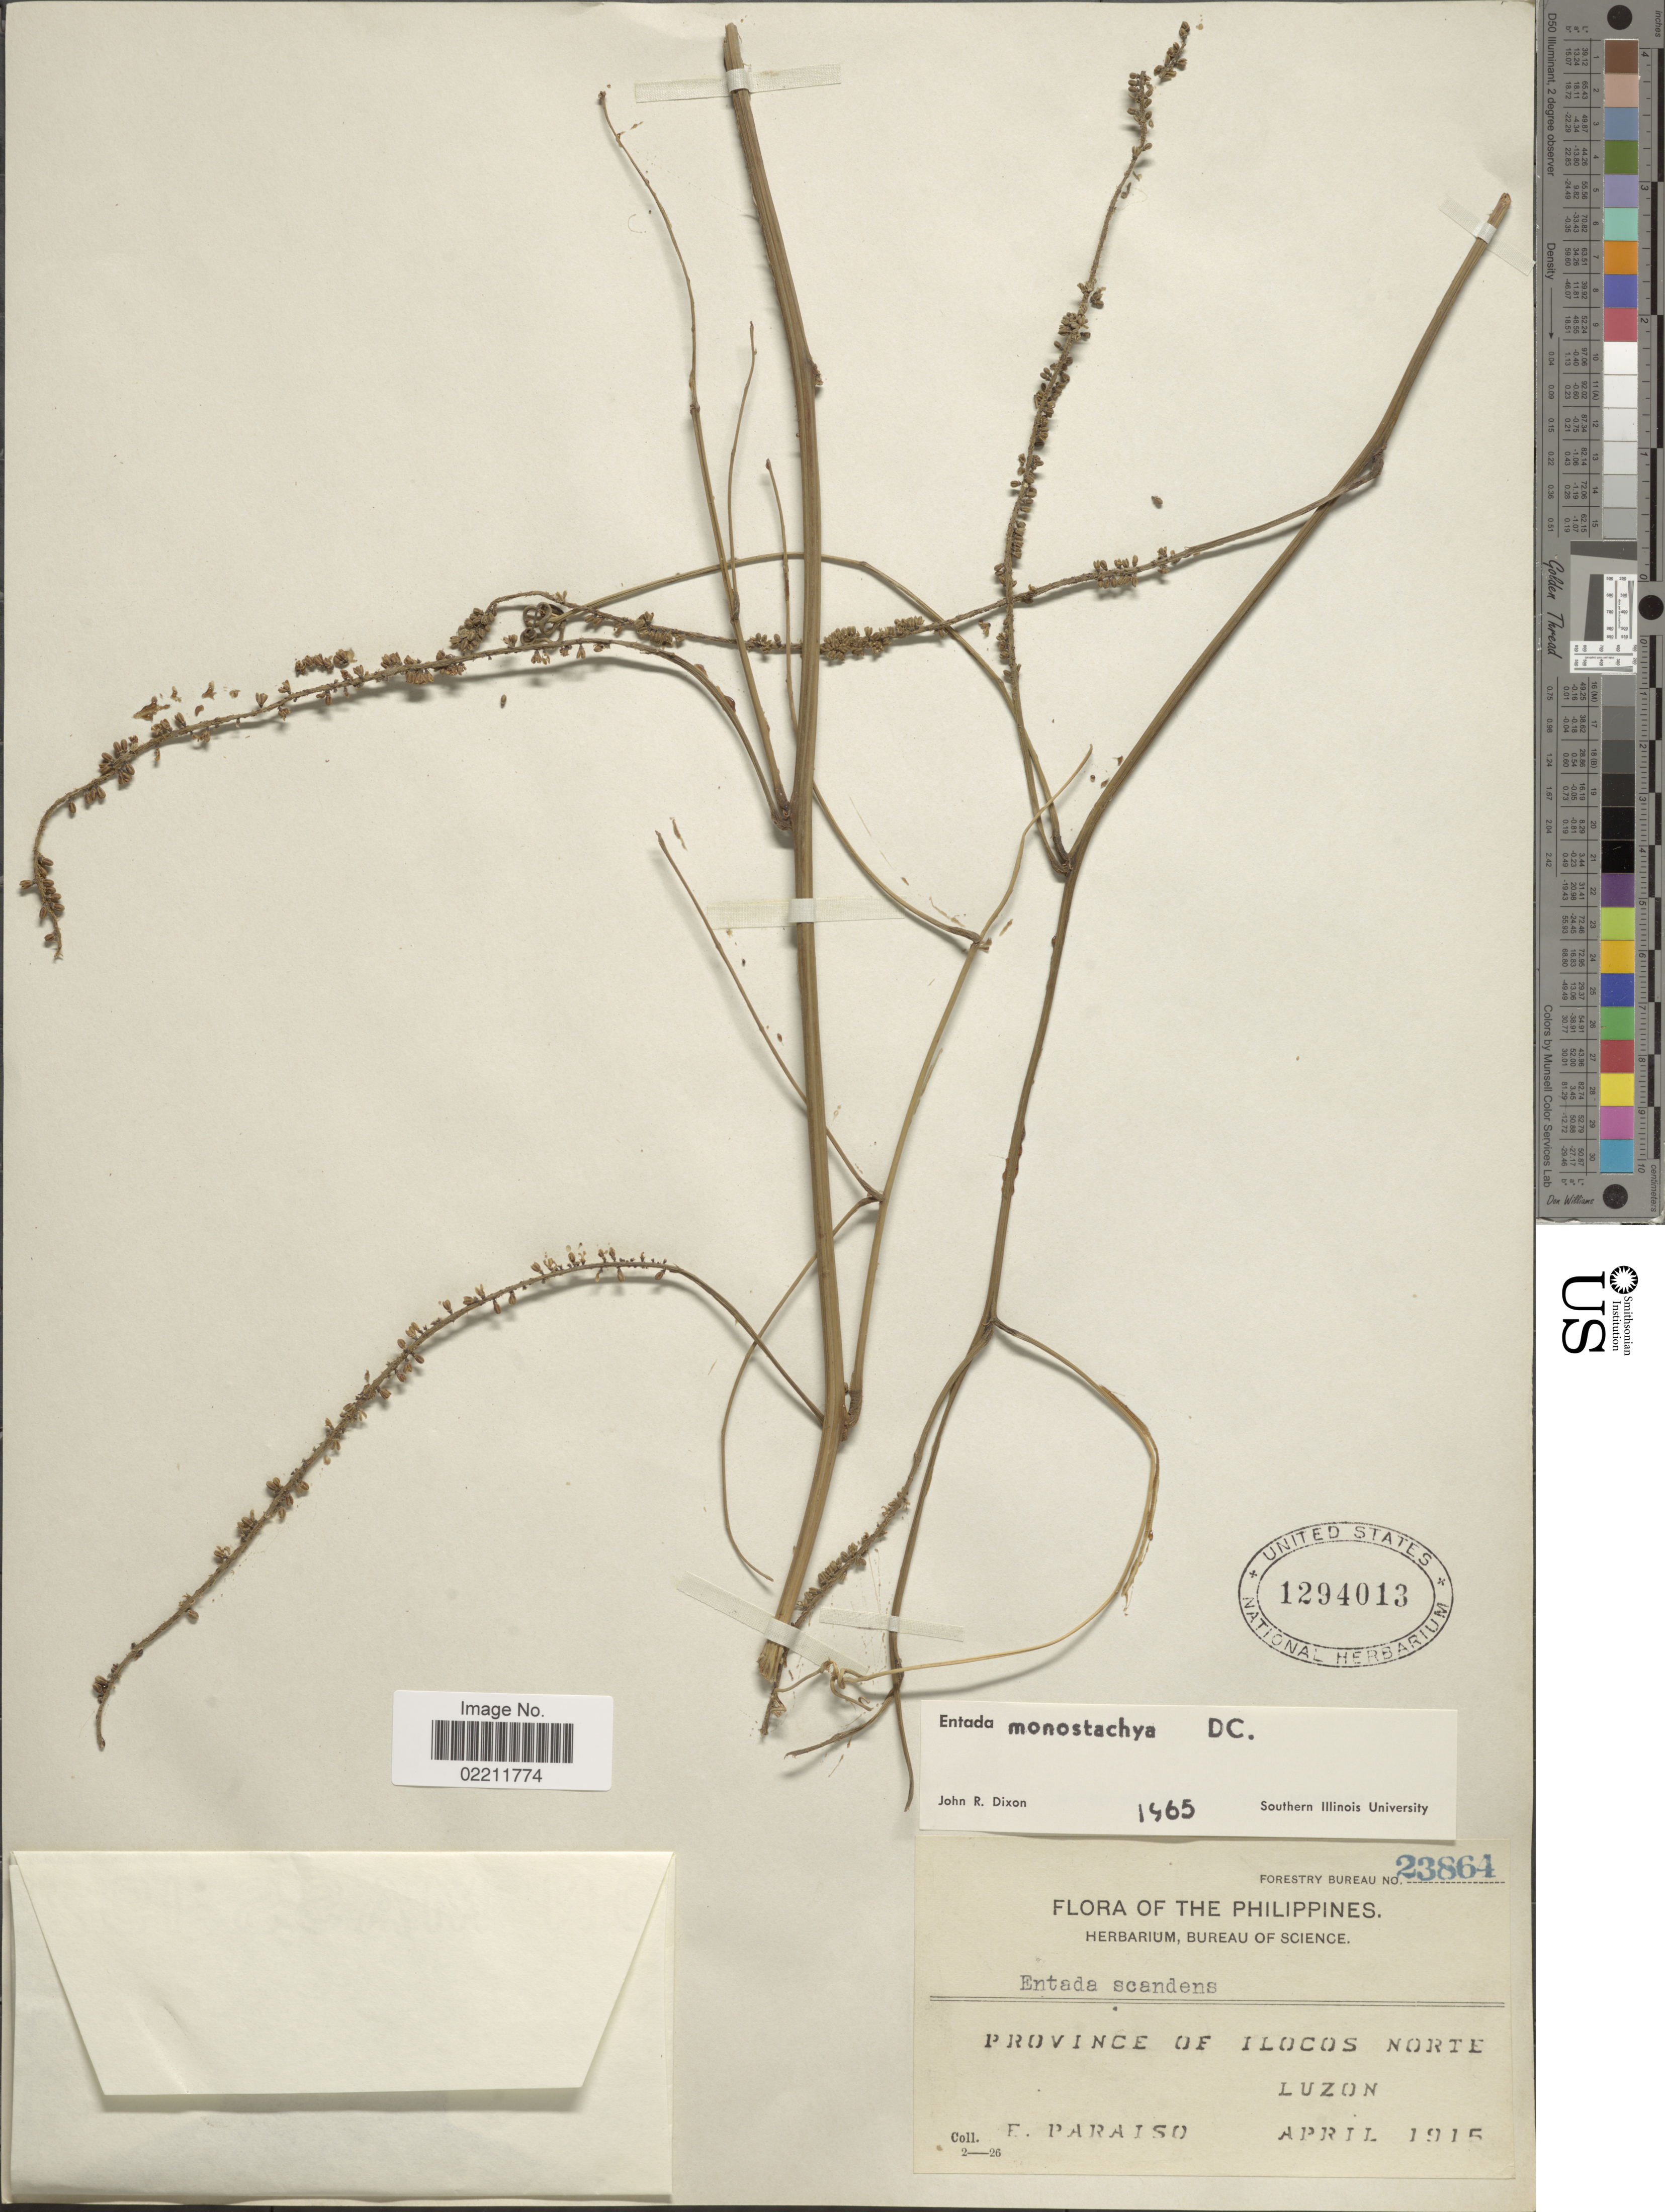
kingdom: Plantae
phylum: Tracheophyta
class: Magnoliopsida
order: Fabales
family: Fabaceae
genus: Entada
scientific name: Entada scandens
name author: Benth.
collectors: E. Paraiso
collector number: Forestry Bureau 23864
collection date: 1915-04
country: Philippines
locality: Province of Ilocos Norte, Luzon.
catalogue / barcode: US 1294013